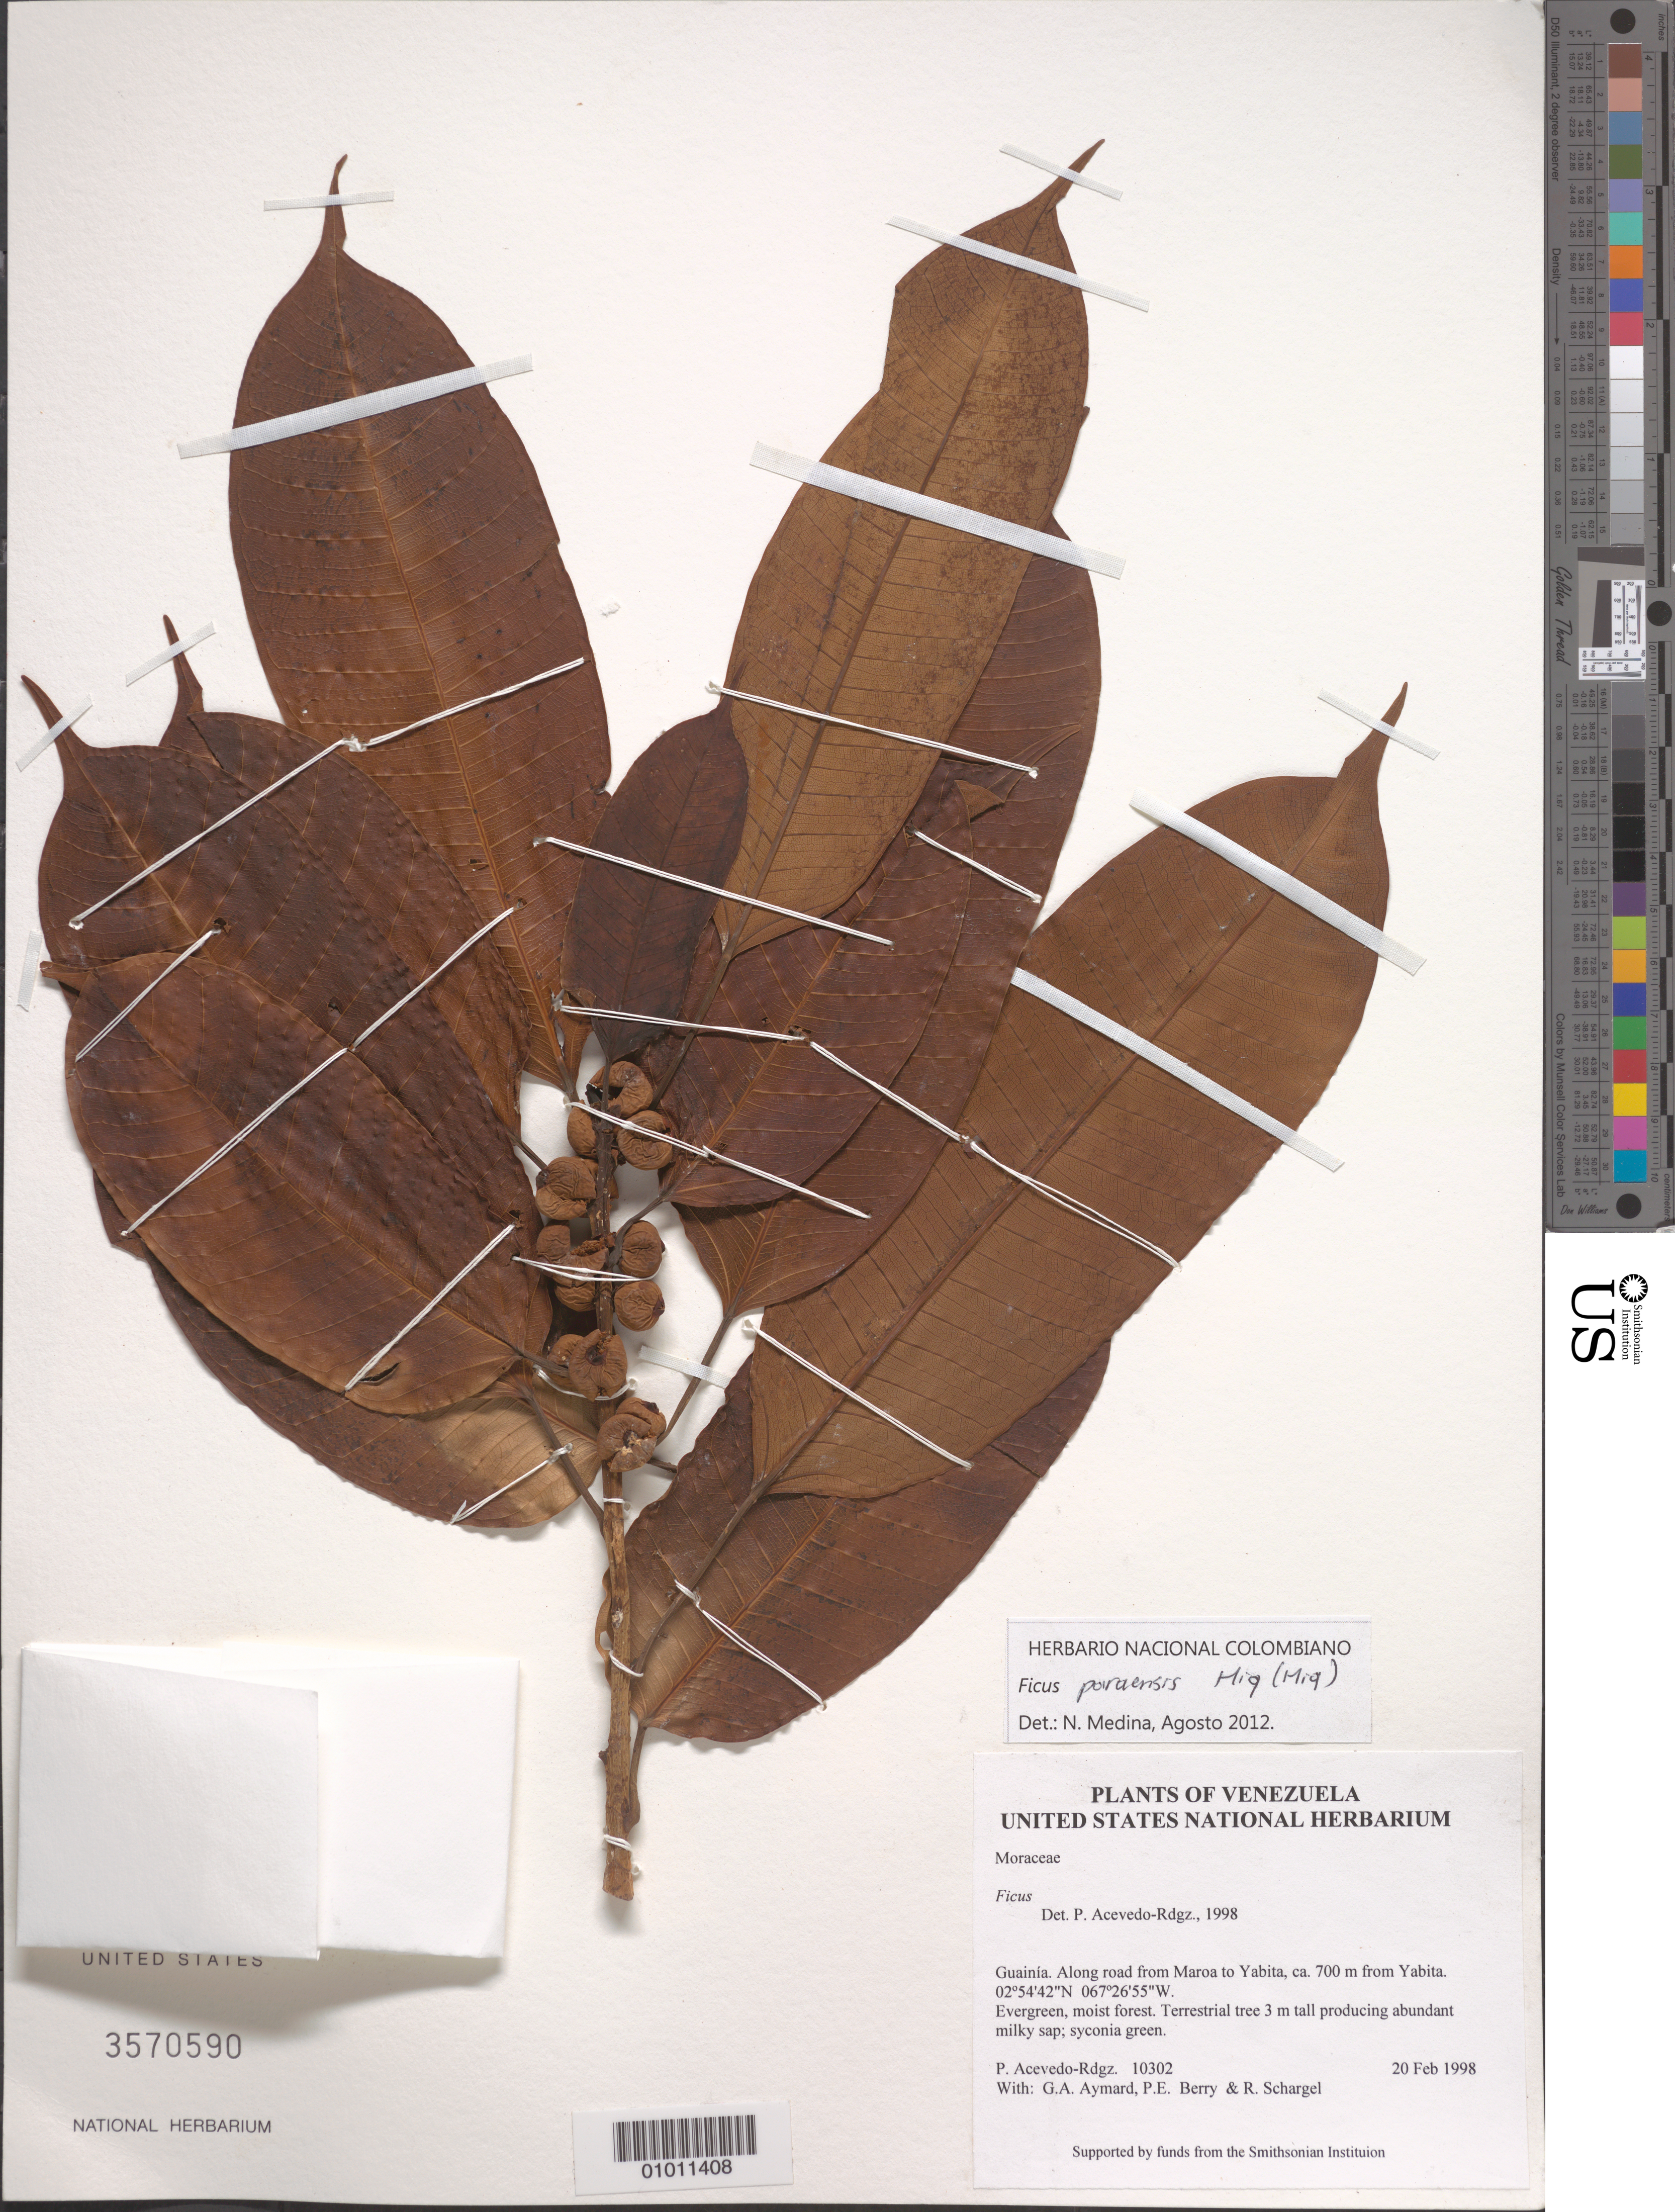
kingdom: Plantae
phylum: Tracheophyta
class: Magnoliopsida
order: Rosales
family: Moraceae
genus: Ficus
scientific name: Ficus paraensis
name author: (Miq.) Miq.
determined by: Medina, N.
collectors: P. Acevedo-Rodr., G. A. Aymard, P. E. Berry & R. Schargel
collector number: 10302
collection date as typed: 20 Feb 1998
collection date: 1998-02-20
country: Venezuela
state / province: Amazonas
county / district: Maroa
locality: Along road from Maroa to Yabita, ca. 700 m from Yabita.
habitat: Evergreen, moist forest.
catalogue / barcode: US 3570590